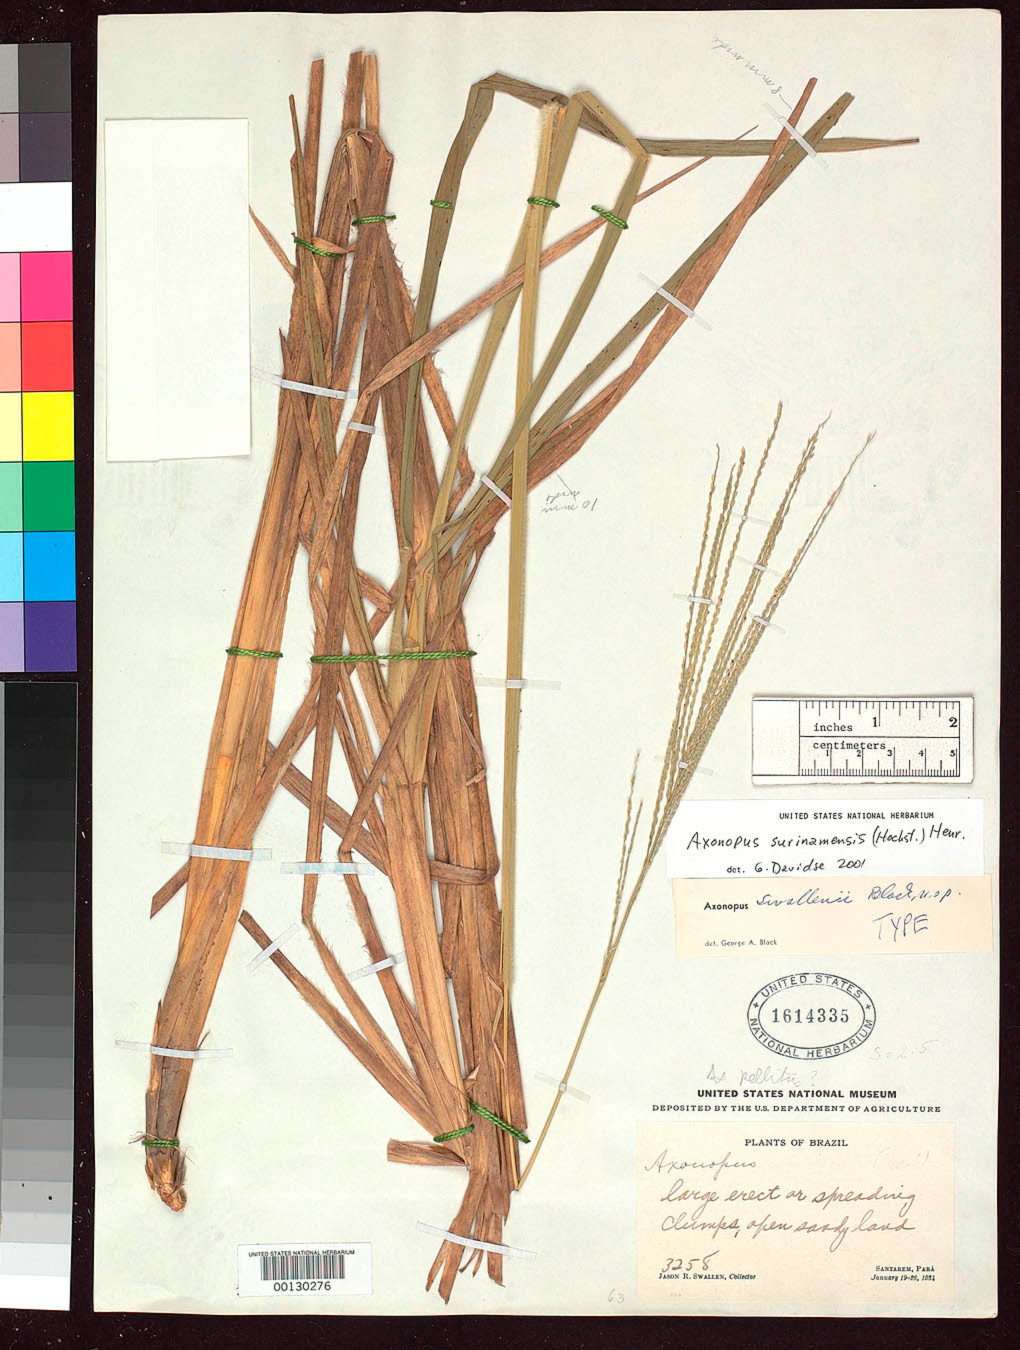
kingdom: Plantae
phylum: Tracheophyta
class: Liliopsida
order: Poales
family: Poaceae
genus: Axonopus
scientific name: Axonopus swallenii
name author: G.A. Black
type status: Holotype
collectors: J. R. Swallen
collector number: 3258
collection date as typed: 19 Jan 1934 to 26 Jan 1934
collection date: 1934-01-19/1934-01-26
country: Brazil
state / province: Pará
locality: Santarem.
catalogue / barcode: US 1614335